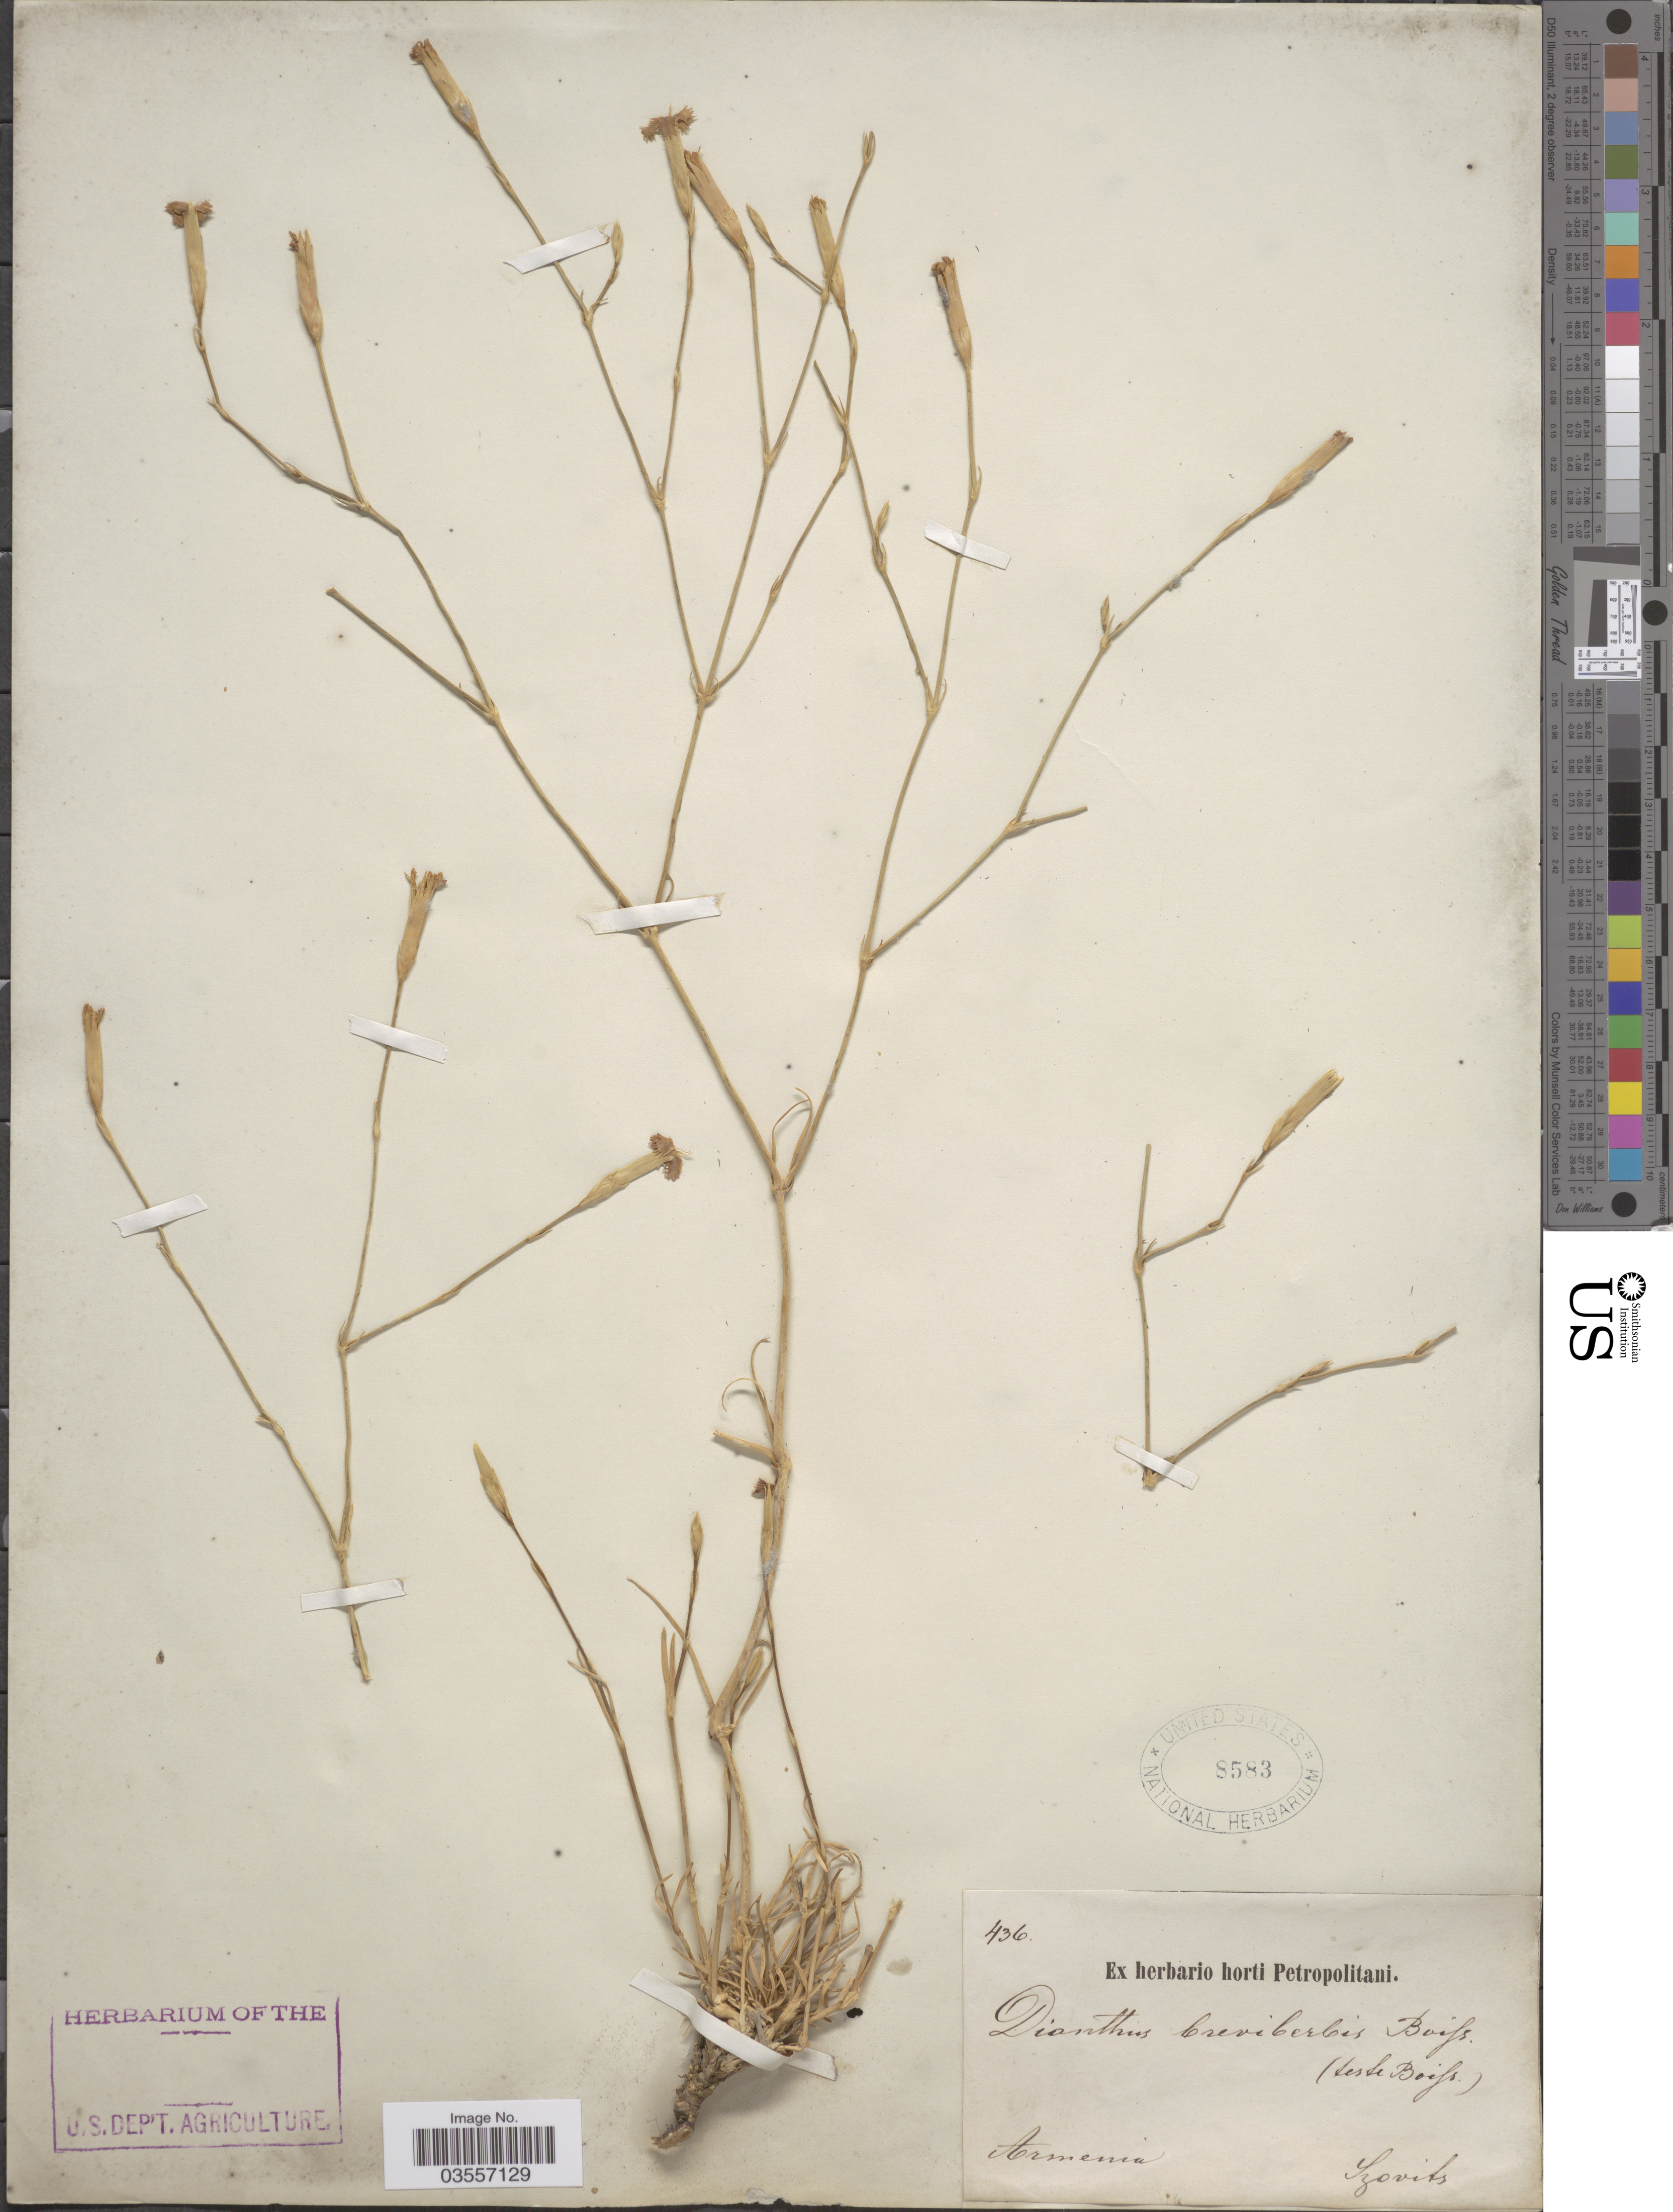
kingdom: Plantae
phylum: Tracheophyta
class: Magnoliopsida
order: Caryophyllales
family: Caryophyllaceae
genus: Dianthus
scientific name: Dianthus brevilimbis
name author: Boiss. ex Trautv.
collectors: Szovits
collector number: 436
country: Armenia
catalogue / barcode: US 8583